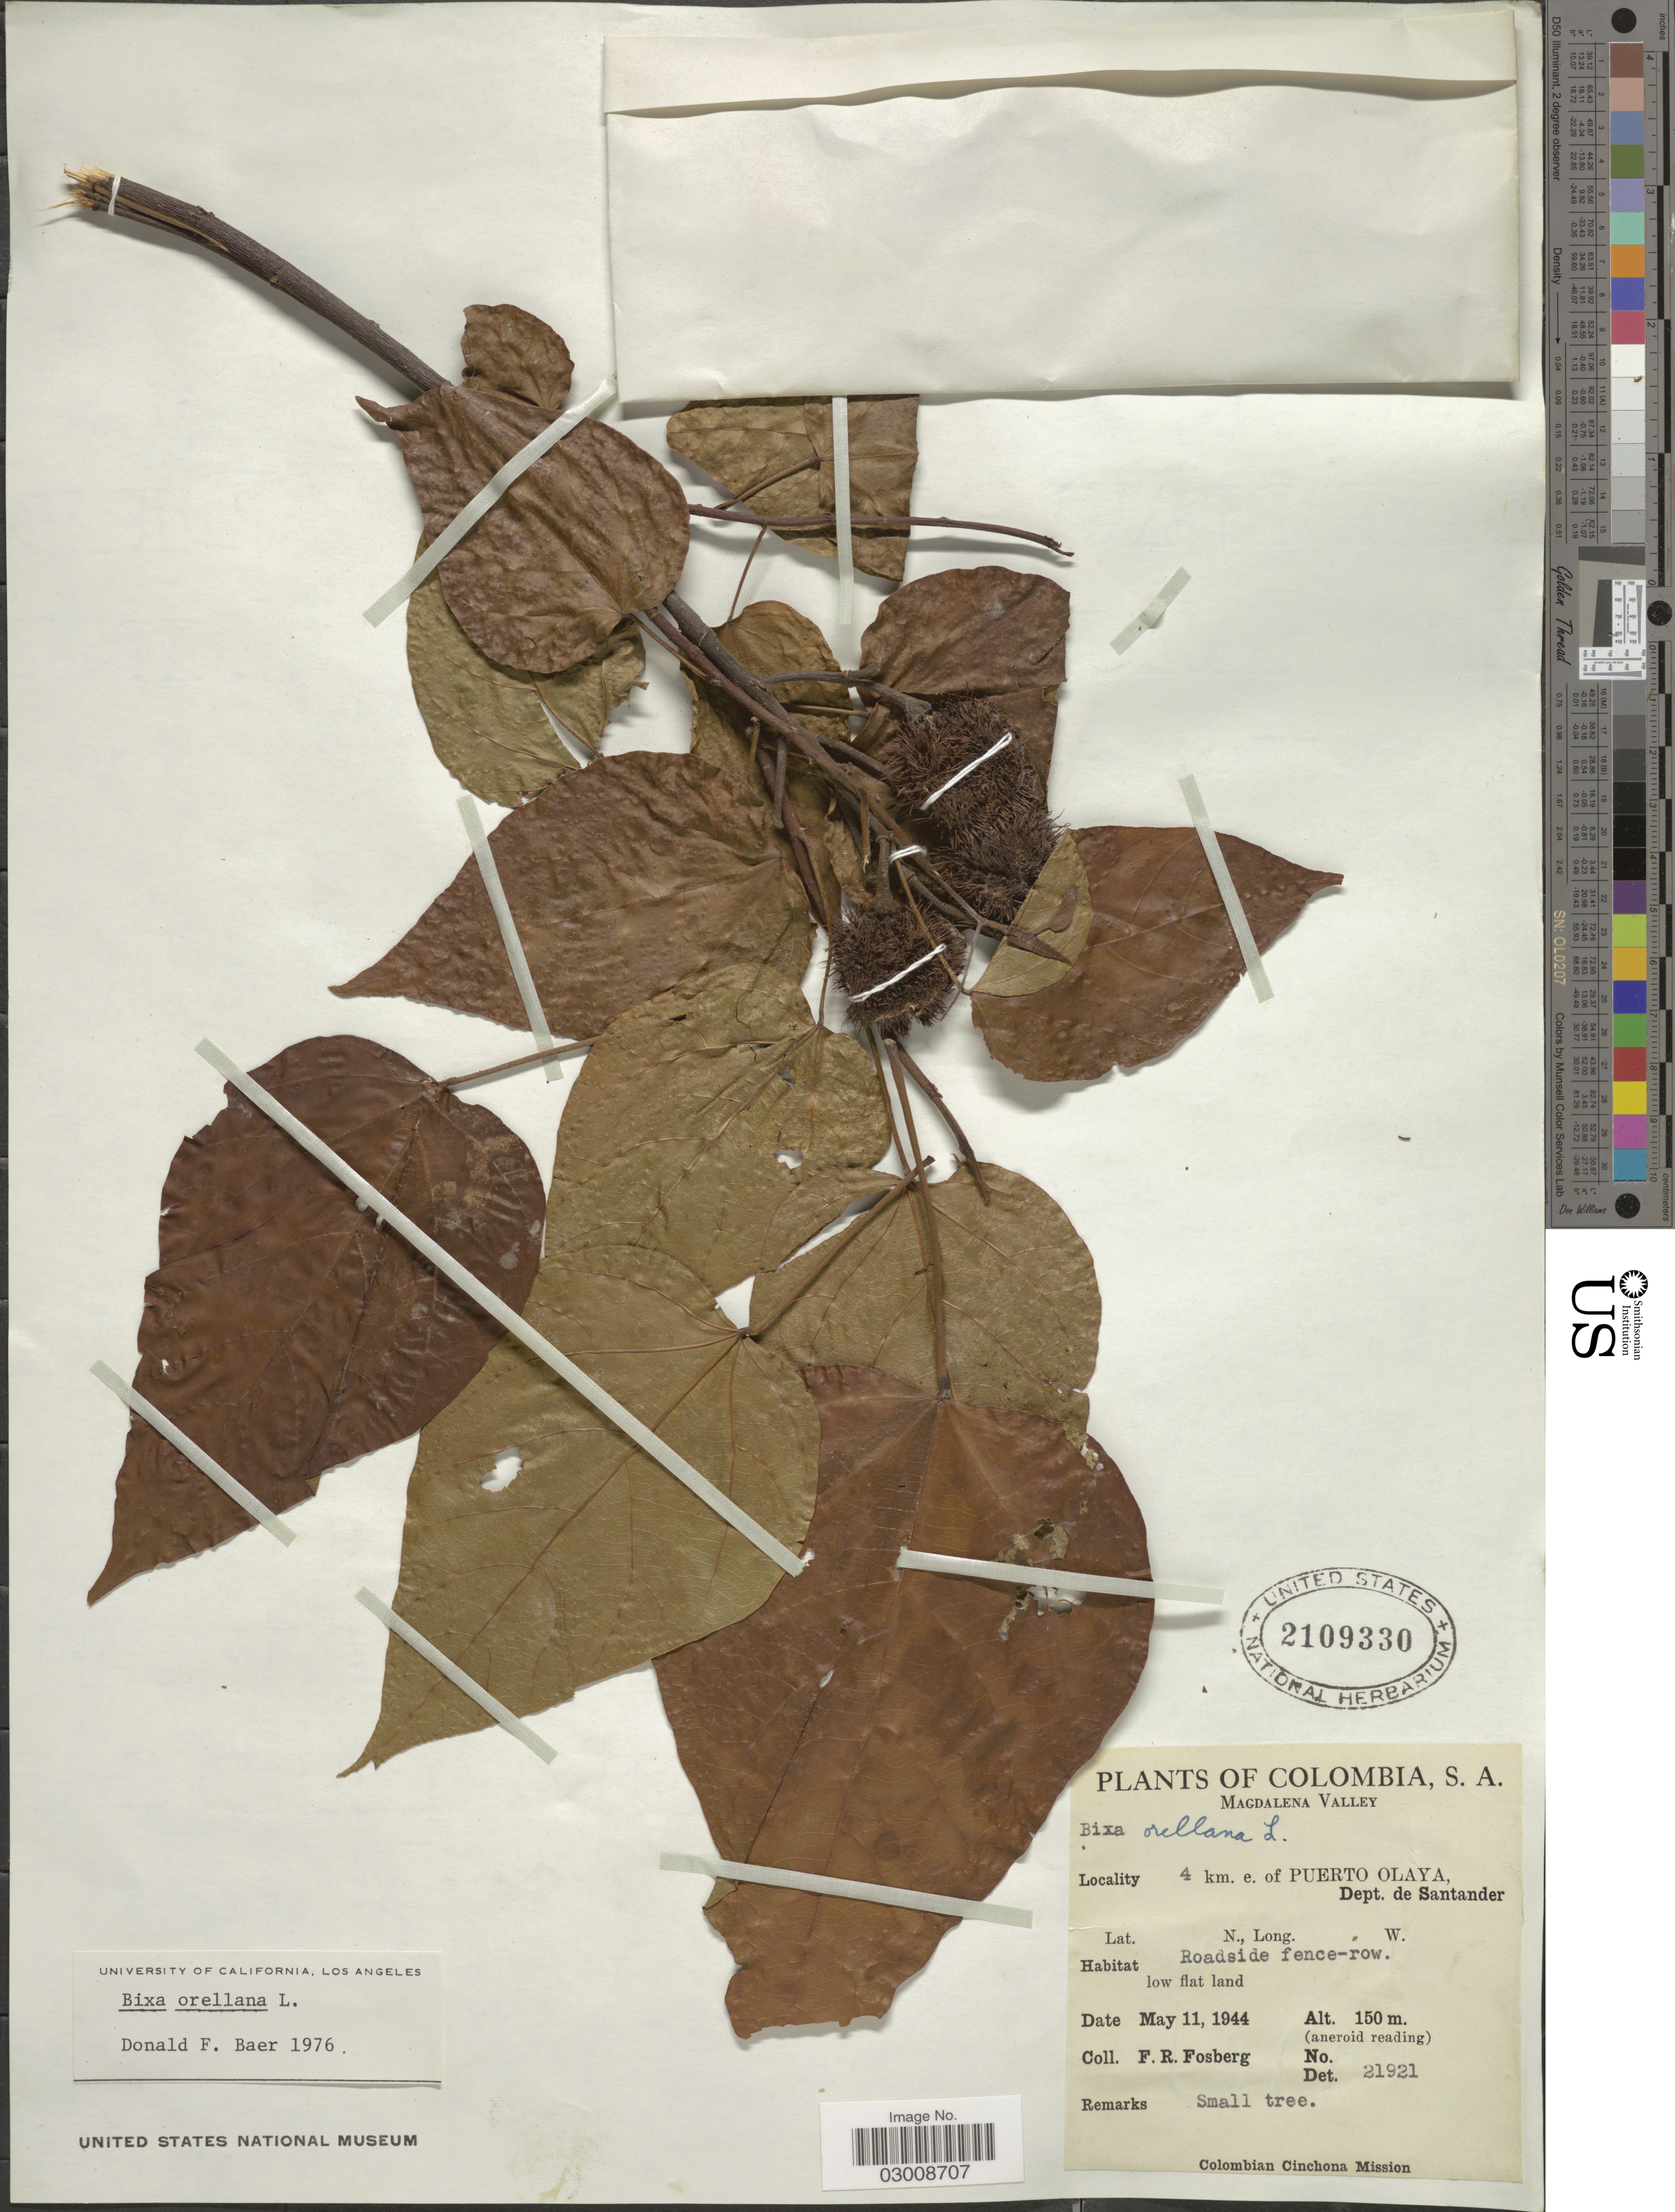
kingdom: Plantae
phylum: Tracheophyta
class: Magnoliopsida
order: Malvales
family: Bixaceae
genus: Bixa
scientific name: Bixa orellana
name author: L.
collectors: F. R. Fosberg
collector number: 21921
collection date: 1944-05-11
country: Colombia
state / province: Santander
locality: Magdalena Valley, 4 km. e. of Puerto Olaya, Dept. de Santander.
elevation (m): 150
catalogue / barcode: US 2109330